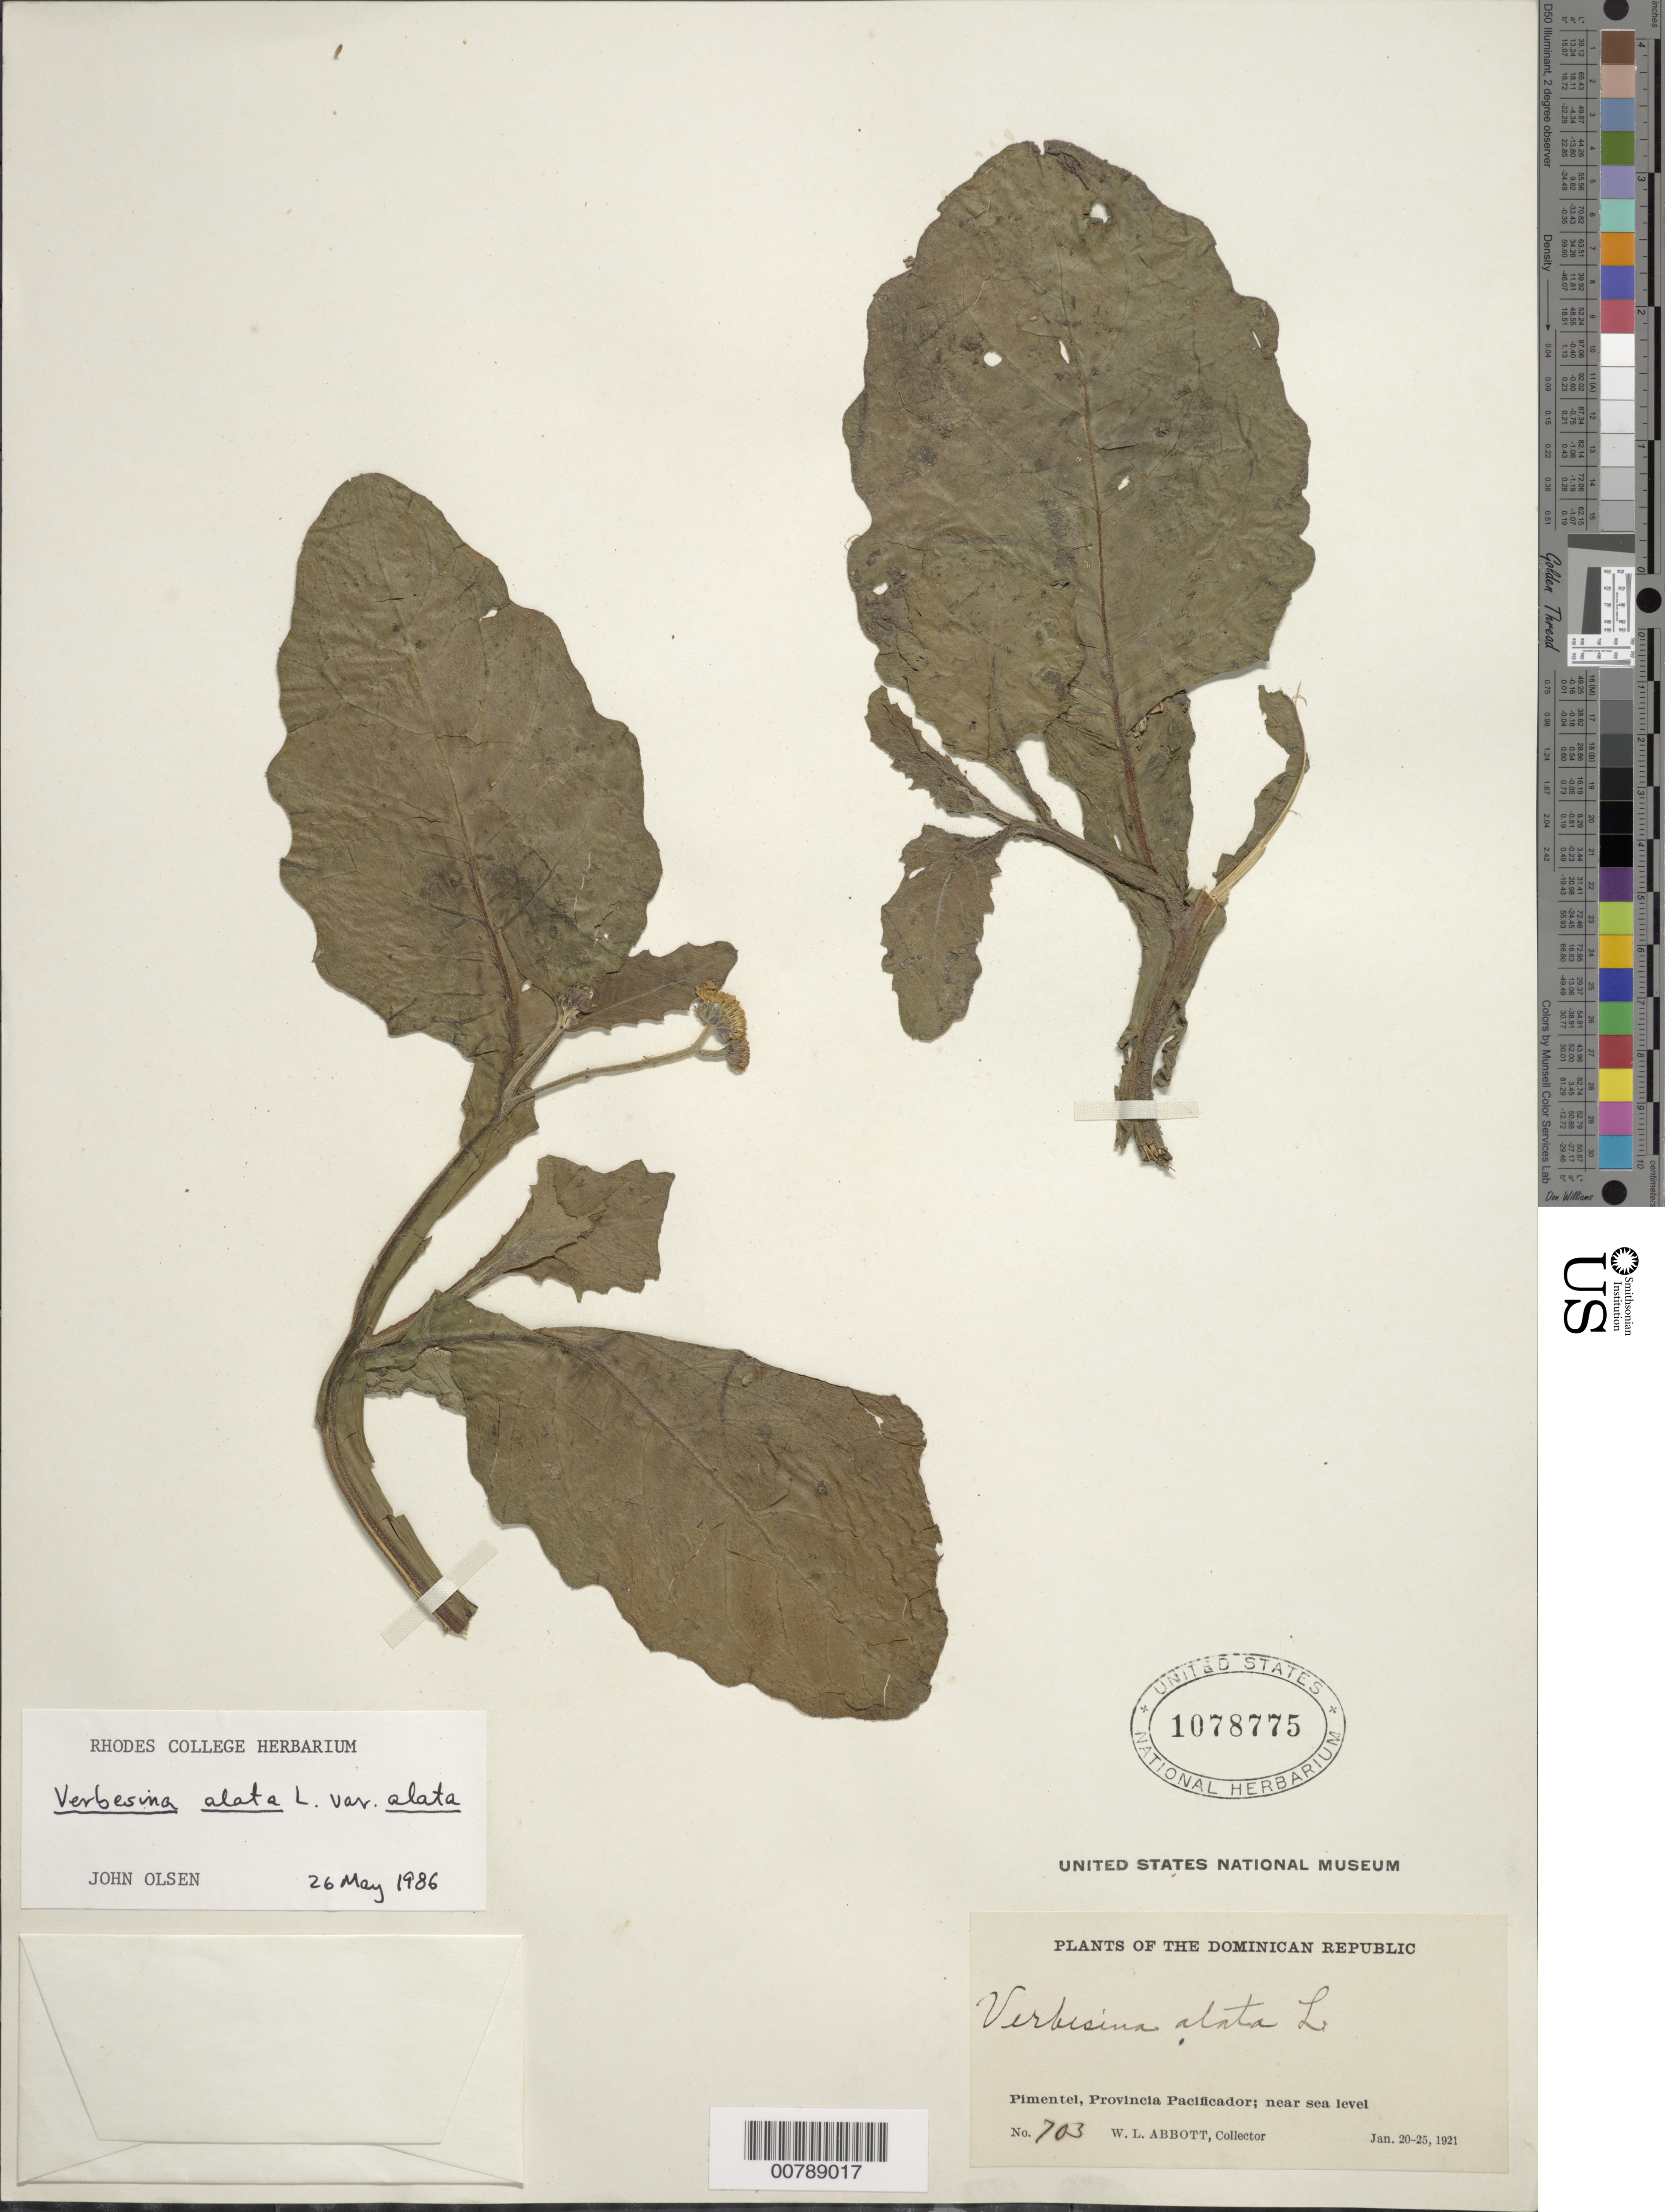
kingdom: Plantae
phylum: Tracheophyta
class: Magnoliopsida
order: Asterales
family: Asteraceae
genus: Verbesina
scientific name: Verbesina alata var. alata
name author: L.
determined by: Olsen, J.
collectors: W. L. Abbott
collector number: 703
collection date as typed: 20 Jan 1910 to 25 Jan 1921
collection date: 1910-01-20/1921-01-25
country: Dominican Republic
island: Hispaniola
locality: Pimentel, Provincia Pacificador; near sea level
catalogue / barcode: US 1078775